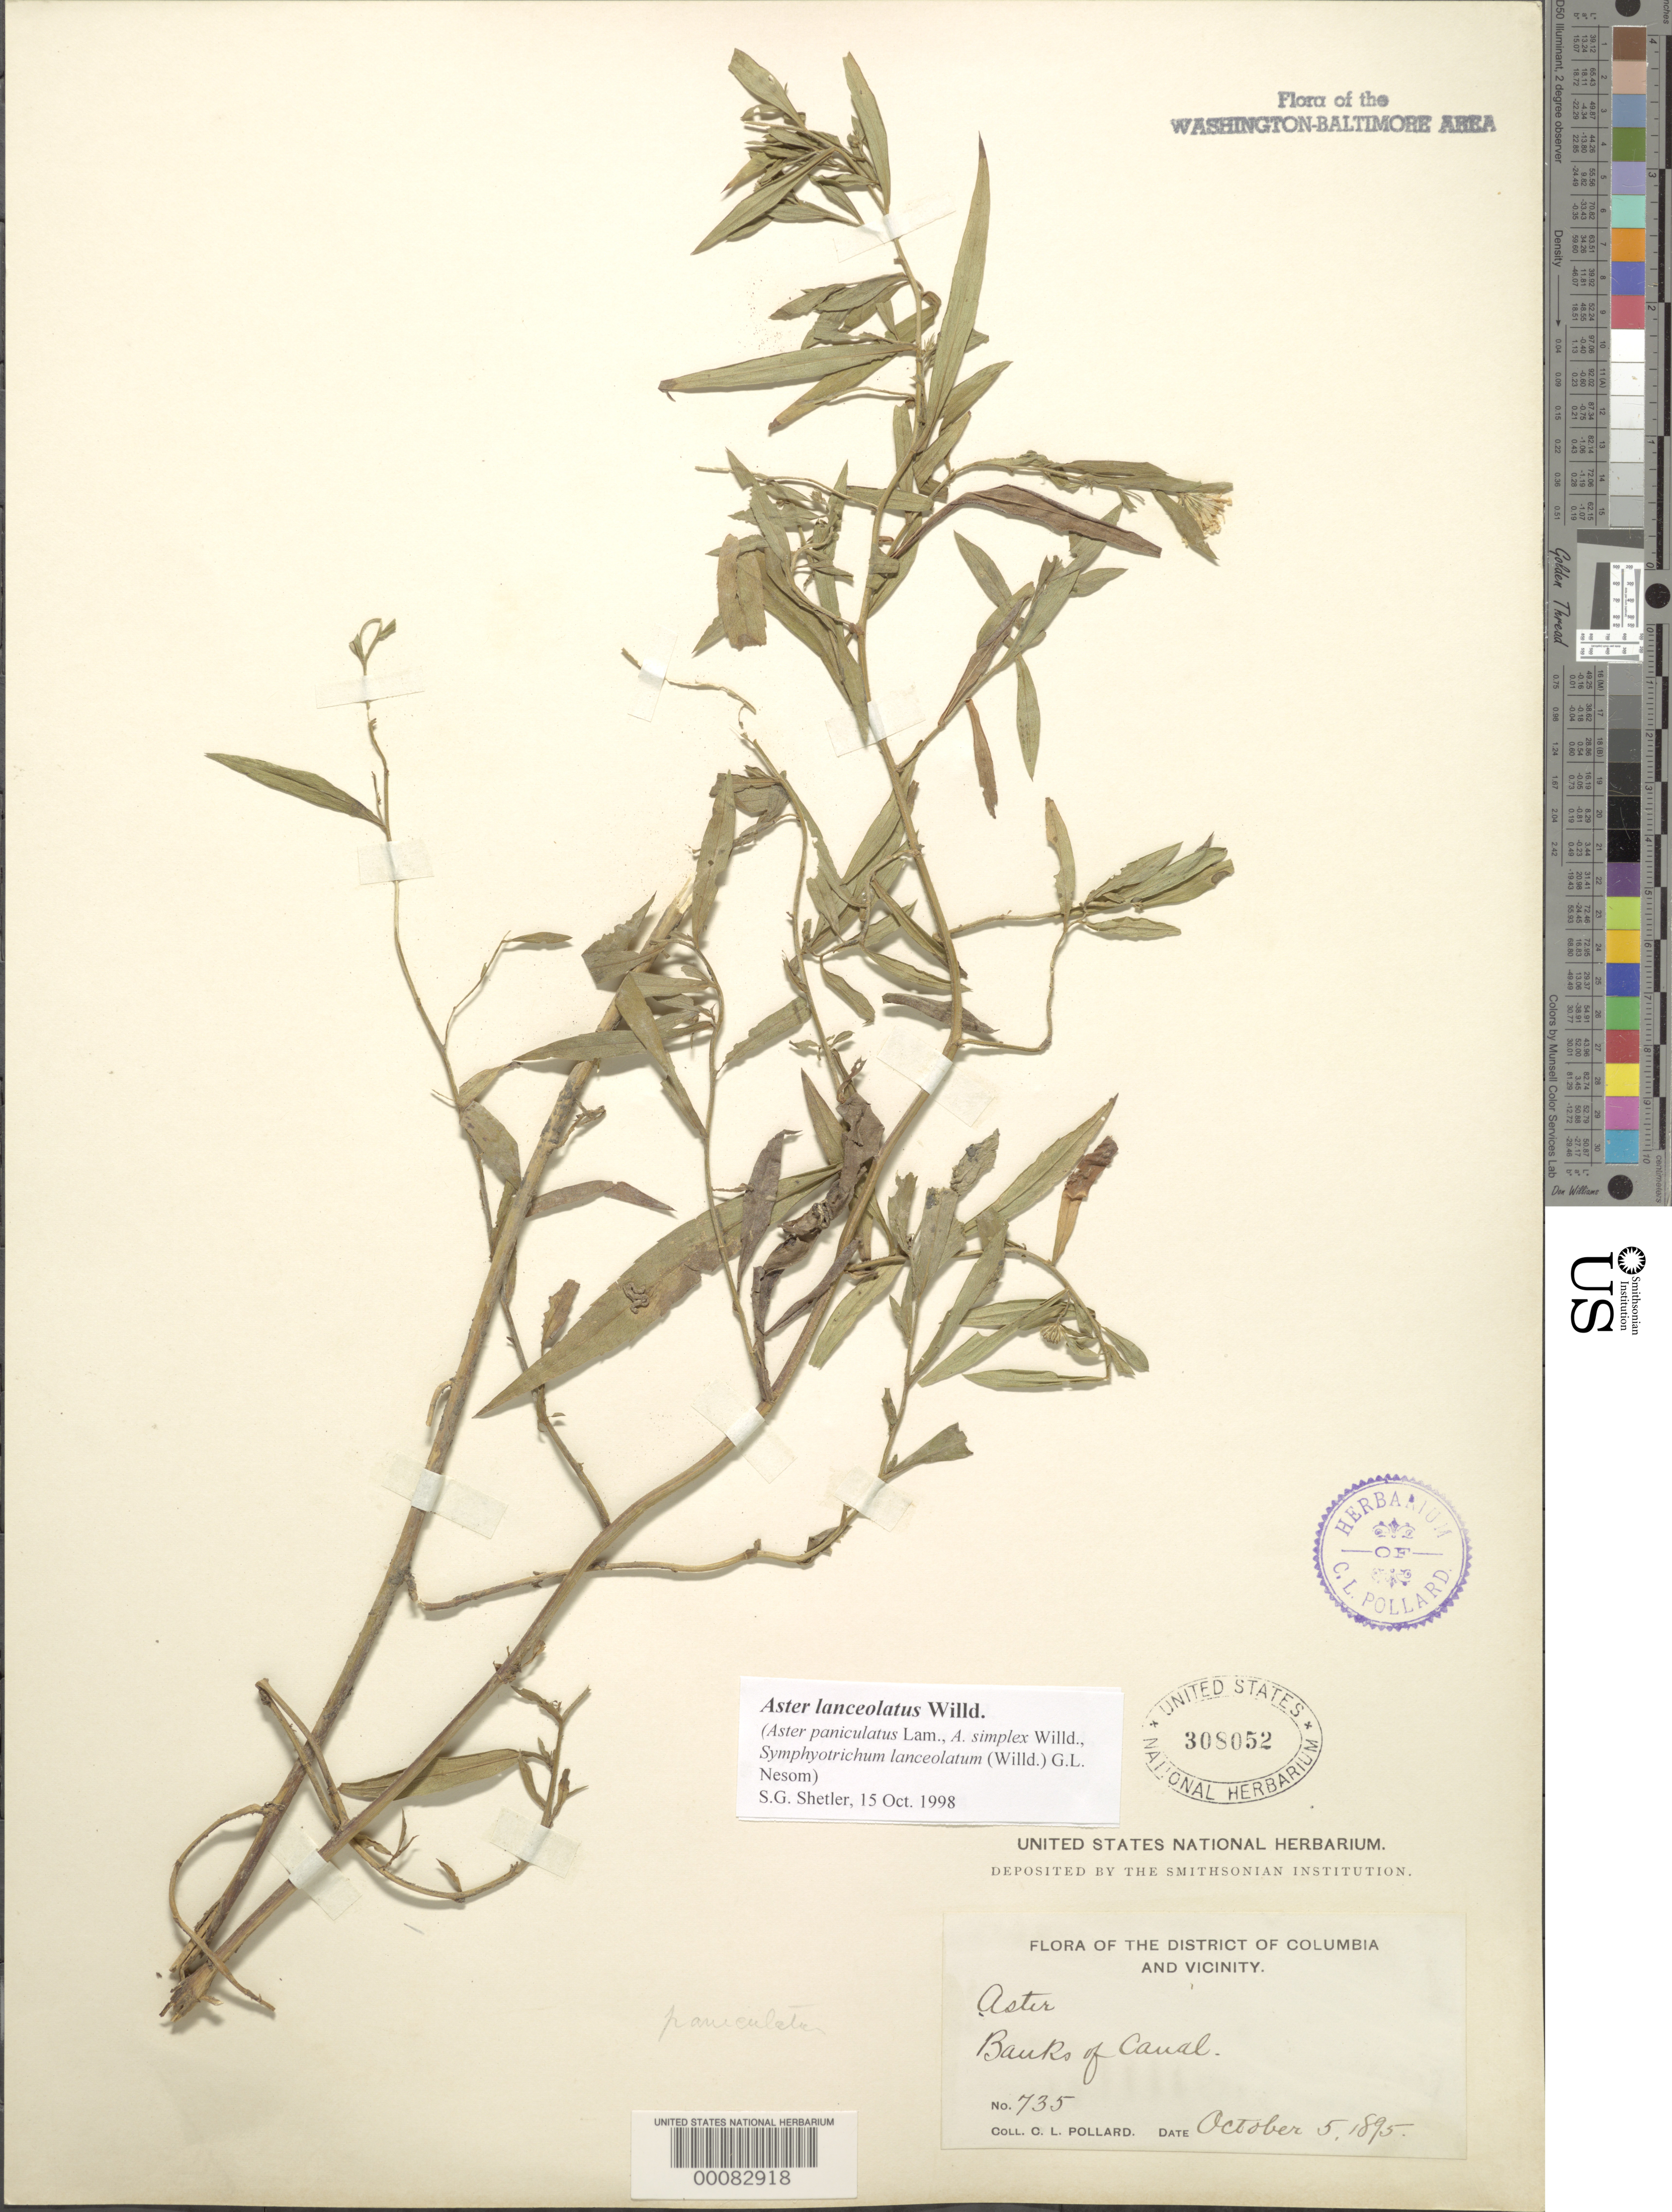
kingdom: Plantae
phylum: Tracheophyta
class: Magnoliopsida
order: Asterales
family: Asteraceae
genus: Symphyotrichum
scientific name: Symphyotrichum lanceolatum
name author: (Willd.) G.L. Nesom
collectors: C. L. Pollard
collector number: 735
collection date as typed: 05 Oct 1895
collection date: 1895-10-05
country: United States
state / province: District of Columbia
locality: Canal Banks C. & O. Canal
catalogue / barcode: US 308052